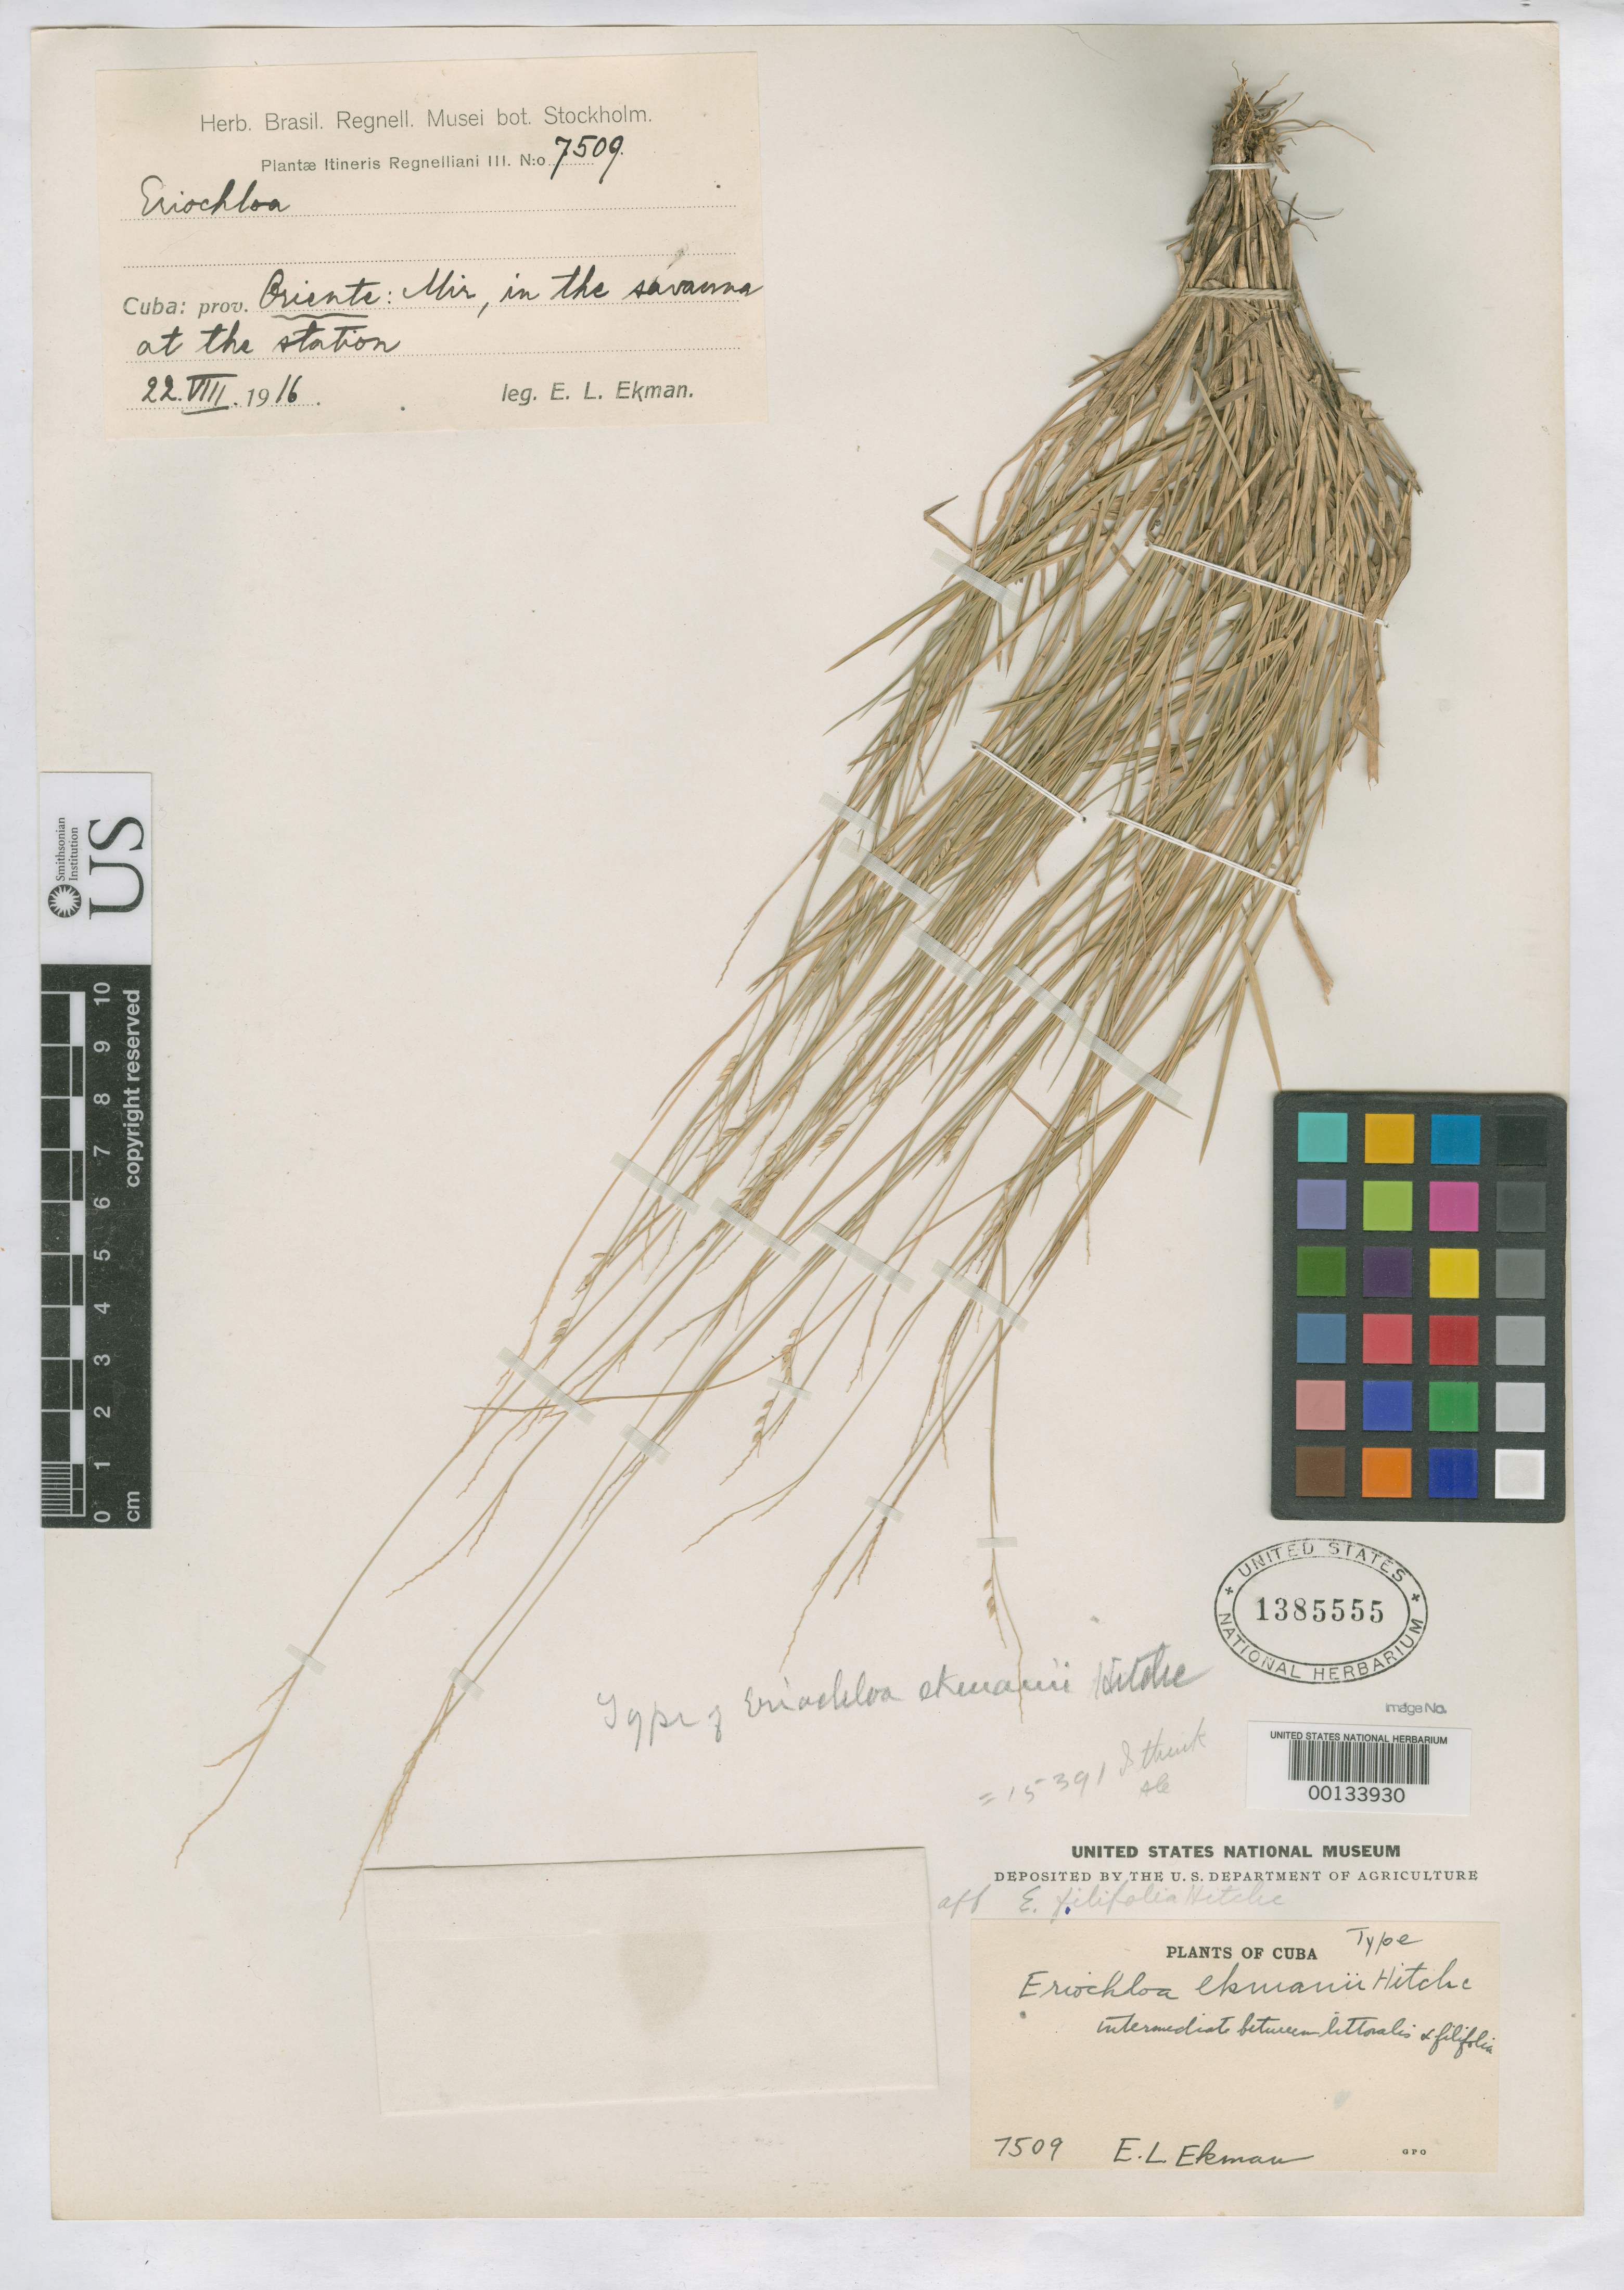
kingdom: Plantae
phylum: Tracheophyta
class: Liliopsida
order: Poales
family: Poaceae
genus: Eriochloa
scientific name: Eriochloa ekmanii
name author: Hitchc.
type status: Holotype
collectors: E. L. Ekman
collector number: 7509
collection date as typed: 22 Aug 1916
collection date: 1916-08-22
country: Cuba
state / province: Oriente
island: Greater Antilles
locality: Near Mir.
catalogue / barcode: US 1385555